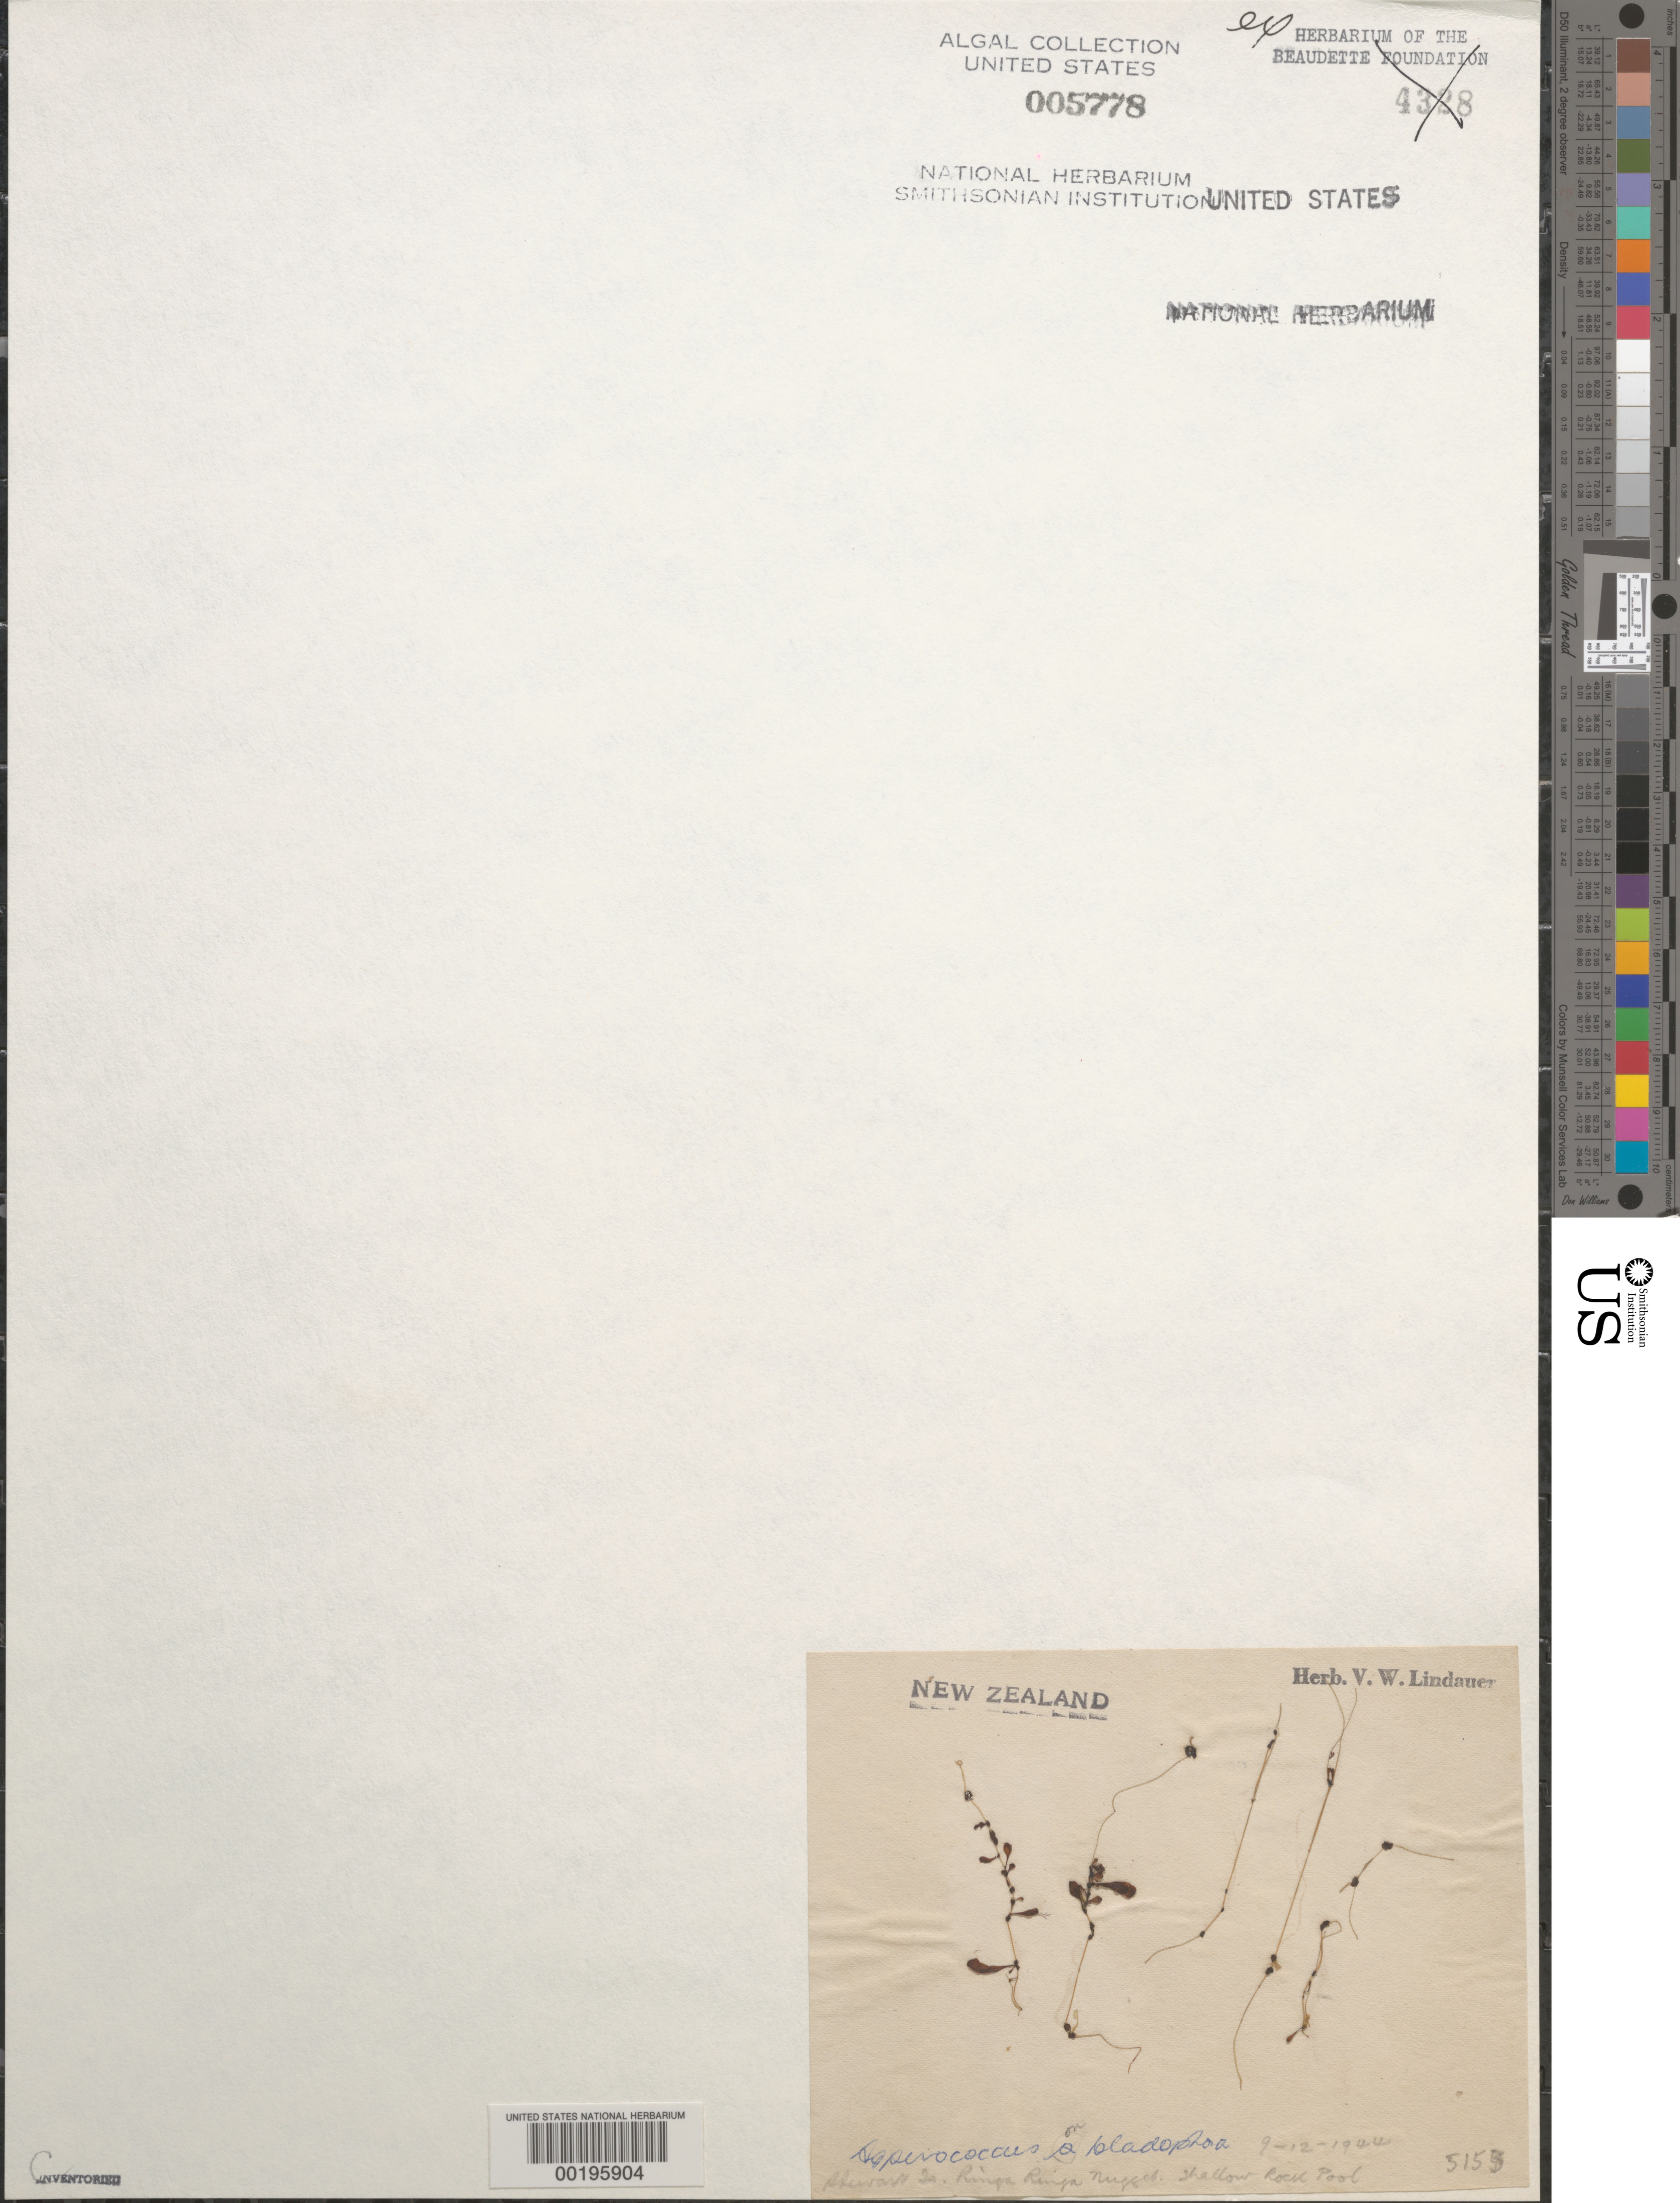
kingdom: Chromista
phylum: Ochrophyta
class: Phaeophyceae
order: Ectocarpales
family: Chordariaceae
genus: Asperococcus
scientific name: Asperococcus sp.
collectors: V. Lindauer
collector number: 5153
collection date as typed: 09 Dec 1944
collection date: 1944-12-09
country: New Zealand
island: Stewart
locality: Ringaringa nugget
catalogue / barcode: US 5778